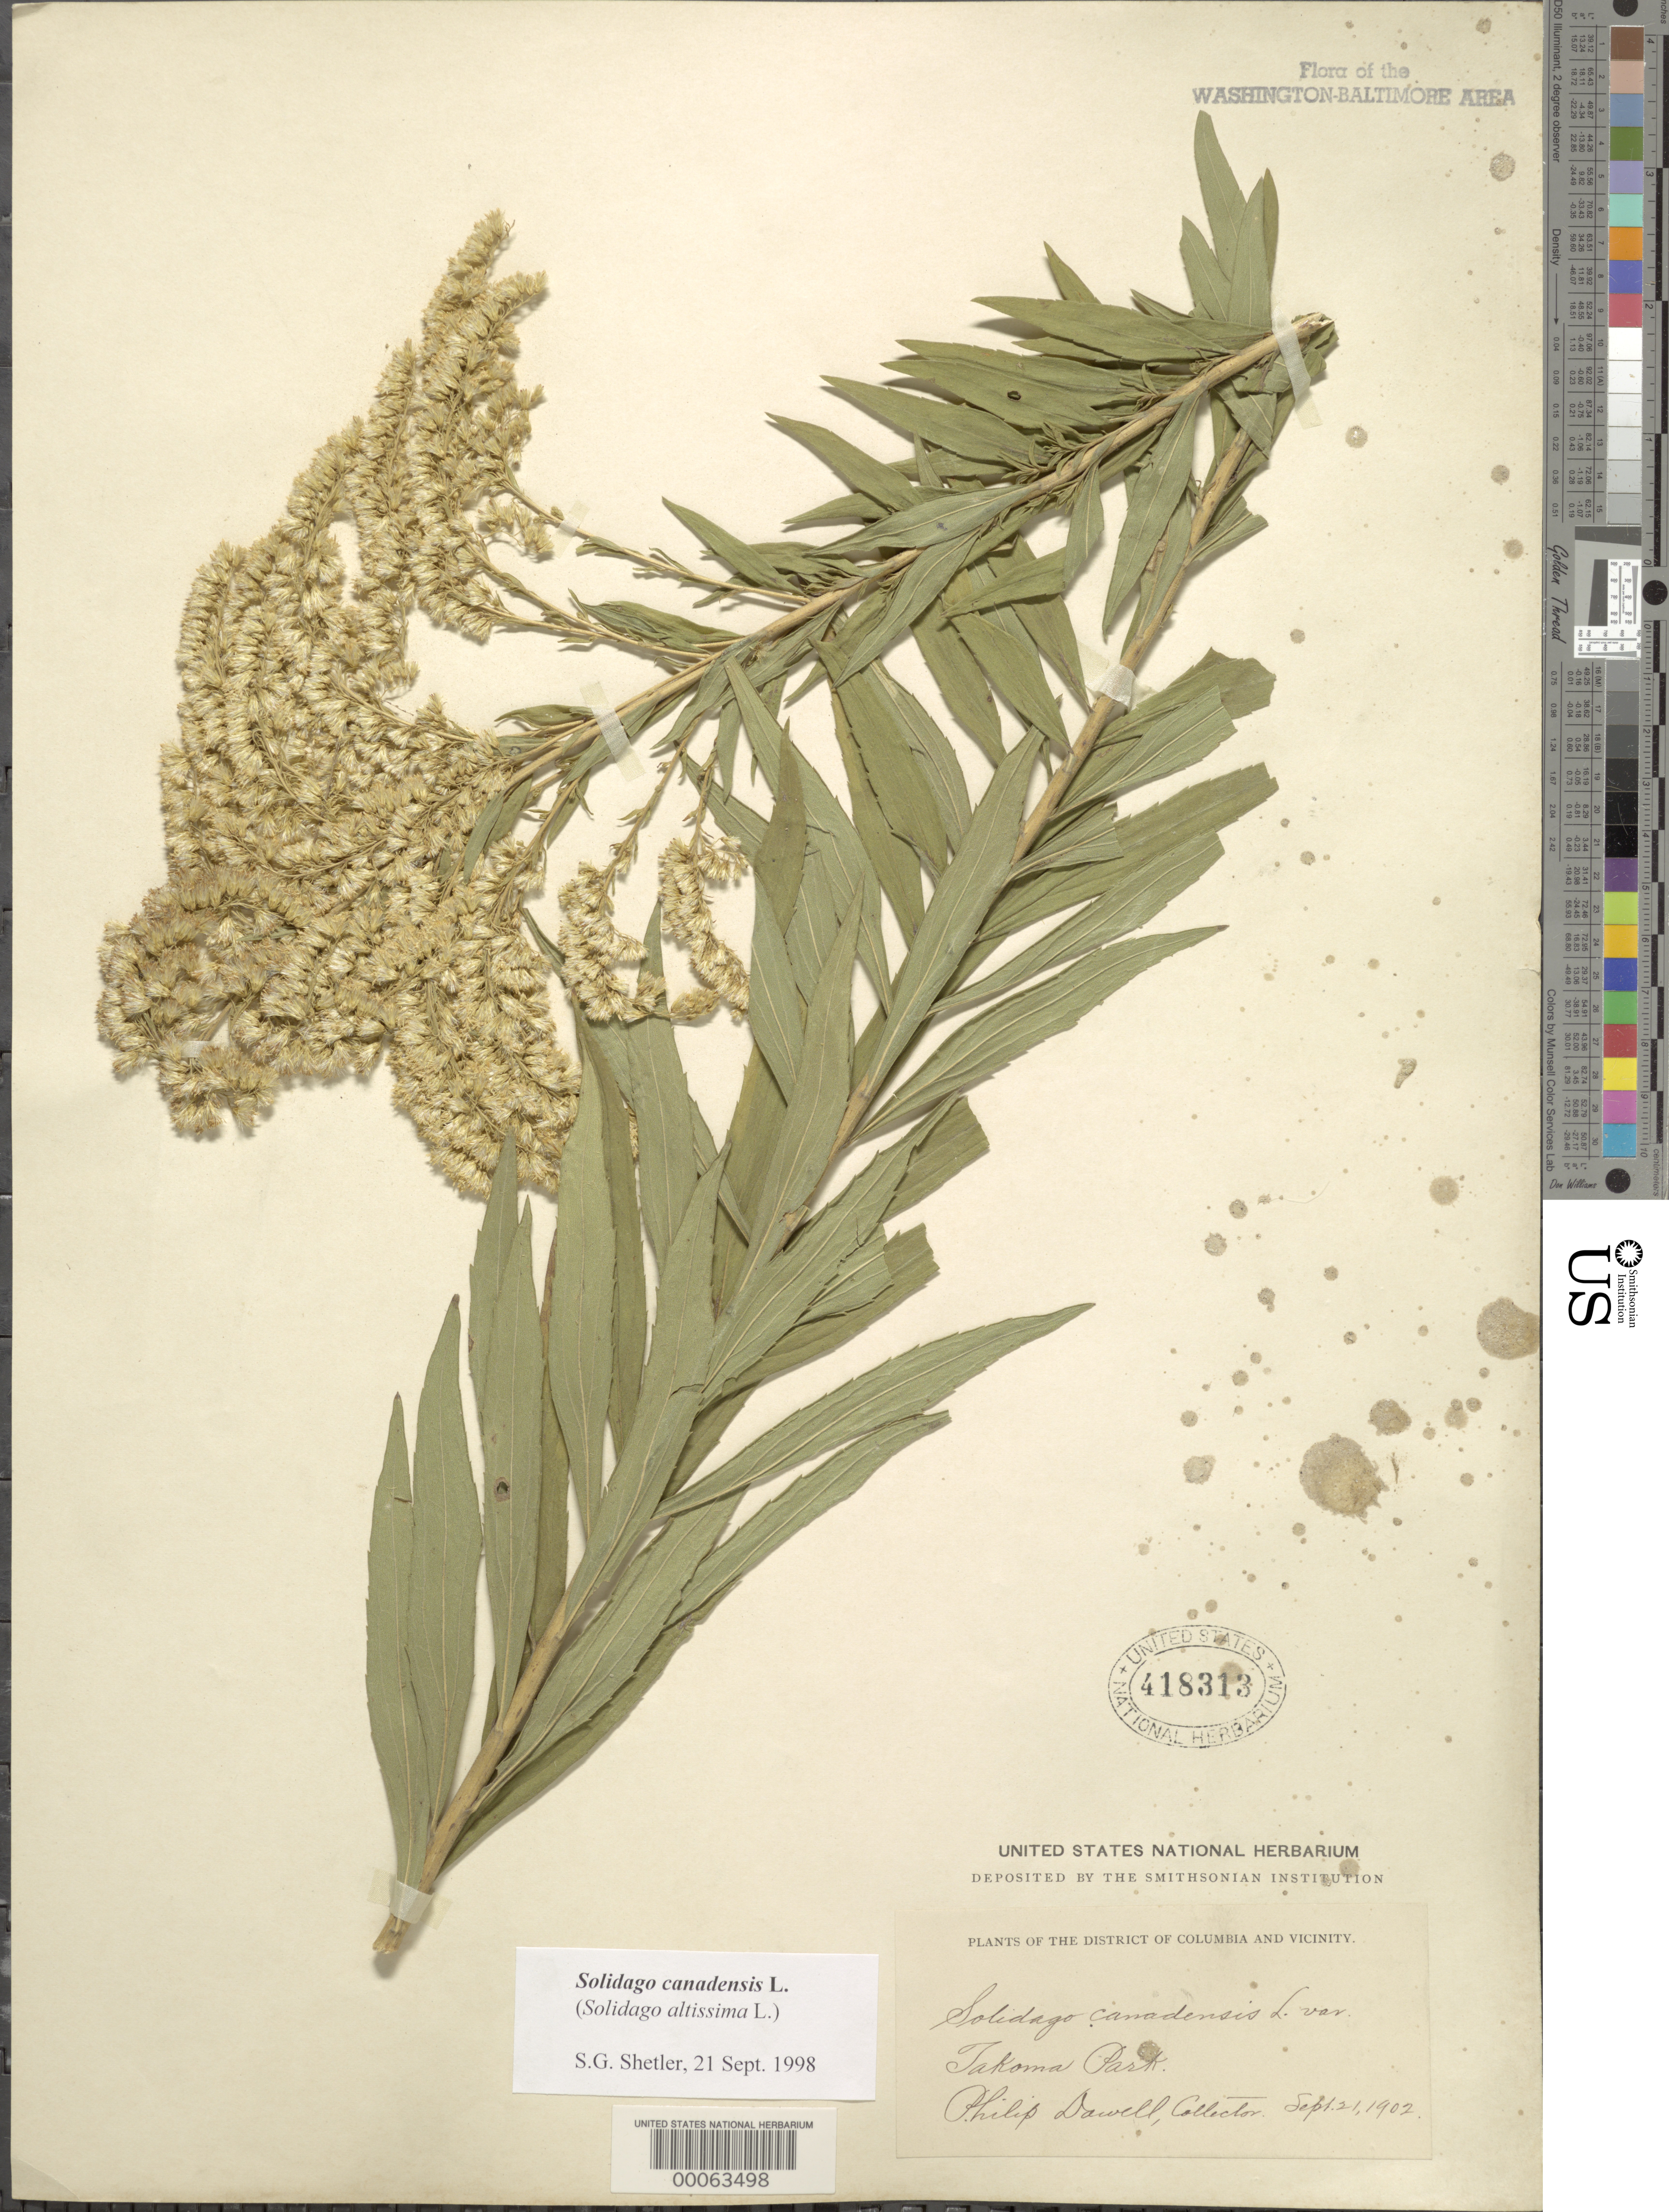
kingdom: Plantae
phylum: Tracheophyta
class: Magnoliopsida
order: Asterales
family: Asteraceae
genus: Solidago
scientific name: Solidago canadensis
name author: L.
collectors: P. Dowell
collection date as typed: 21 Sep 1902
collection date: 1902-09-21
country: United States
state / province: District of Columbia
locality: Takoma Park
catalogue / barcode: US 418313